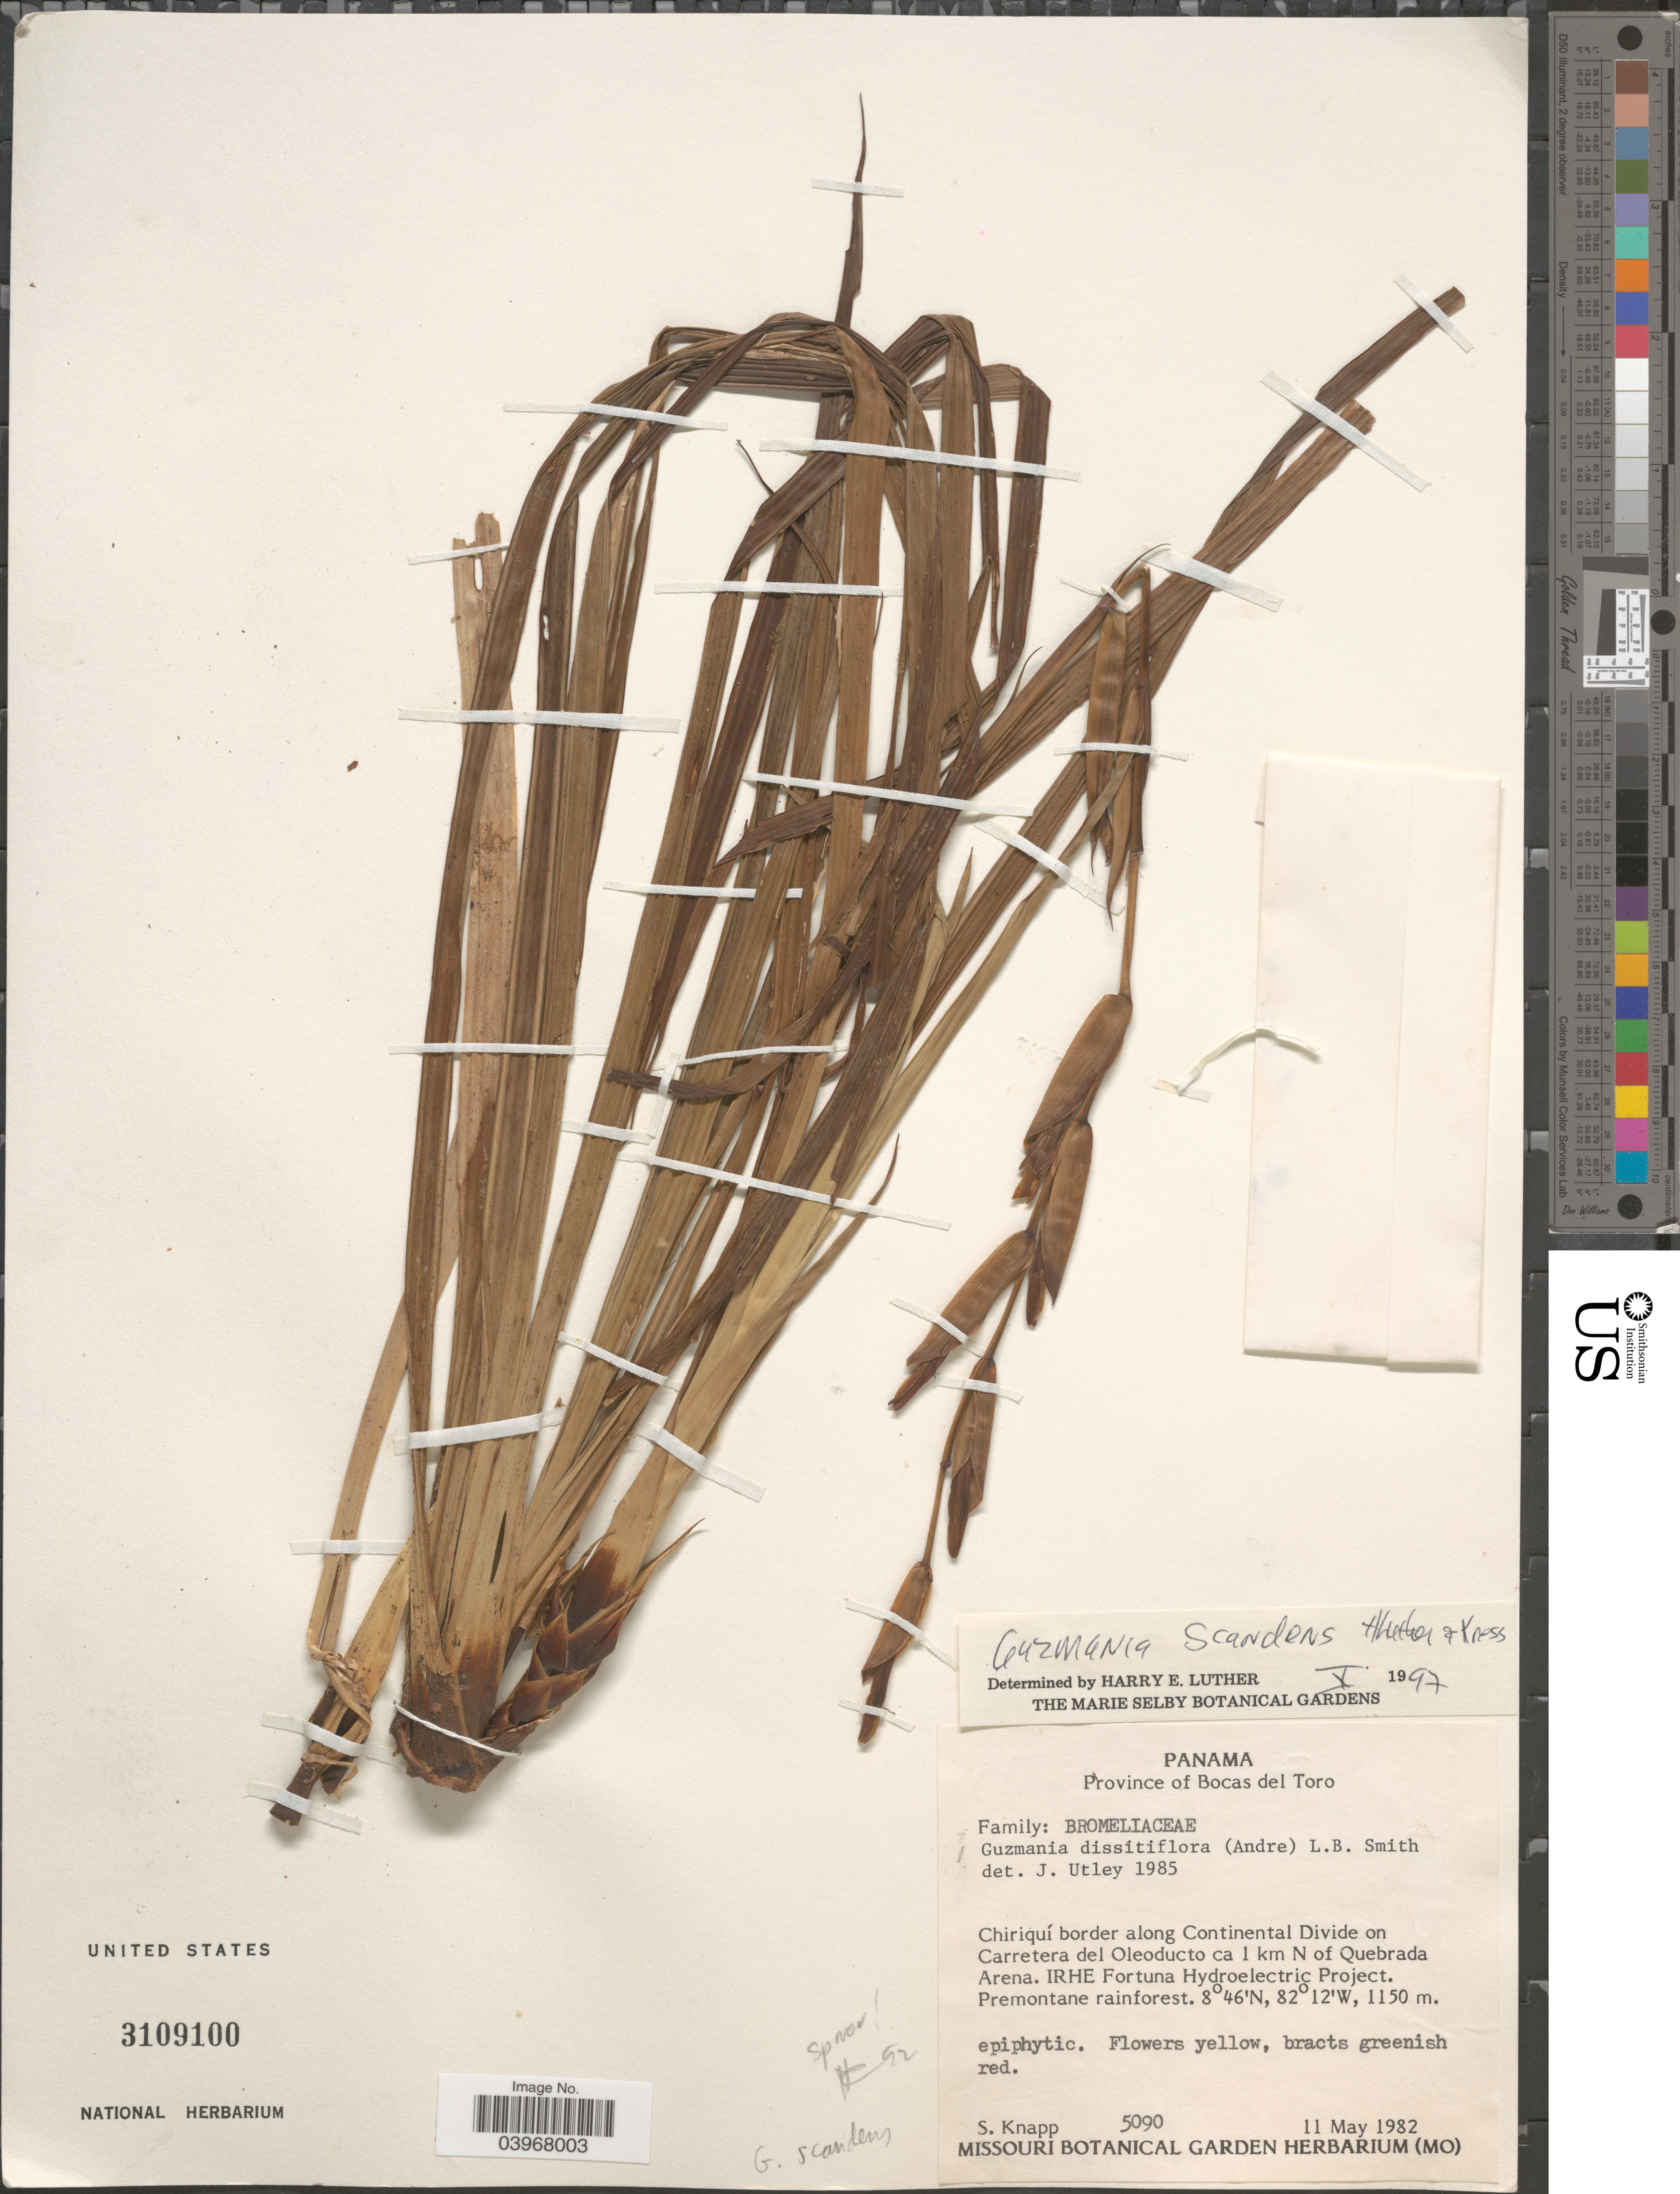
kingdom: Plantae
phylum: Tracheophyta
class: Liliopsida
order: Poales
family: Bromeliaceae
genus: Guzmania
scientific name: Guzmania scandens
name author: H. Luther & W.J. Kress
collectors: S. Knapp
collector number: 5090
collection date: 1982-05-11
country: Panama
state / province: Bocas del Toro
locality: Chiriquí border along Continental Divide on Carretera del Oleoducto ca 1 km N of Quebrada Arena. IRHE Fortuna Hydroelectric Project.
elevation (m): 1150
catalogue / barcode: US 3109100